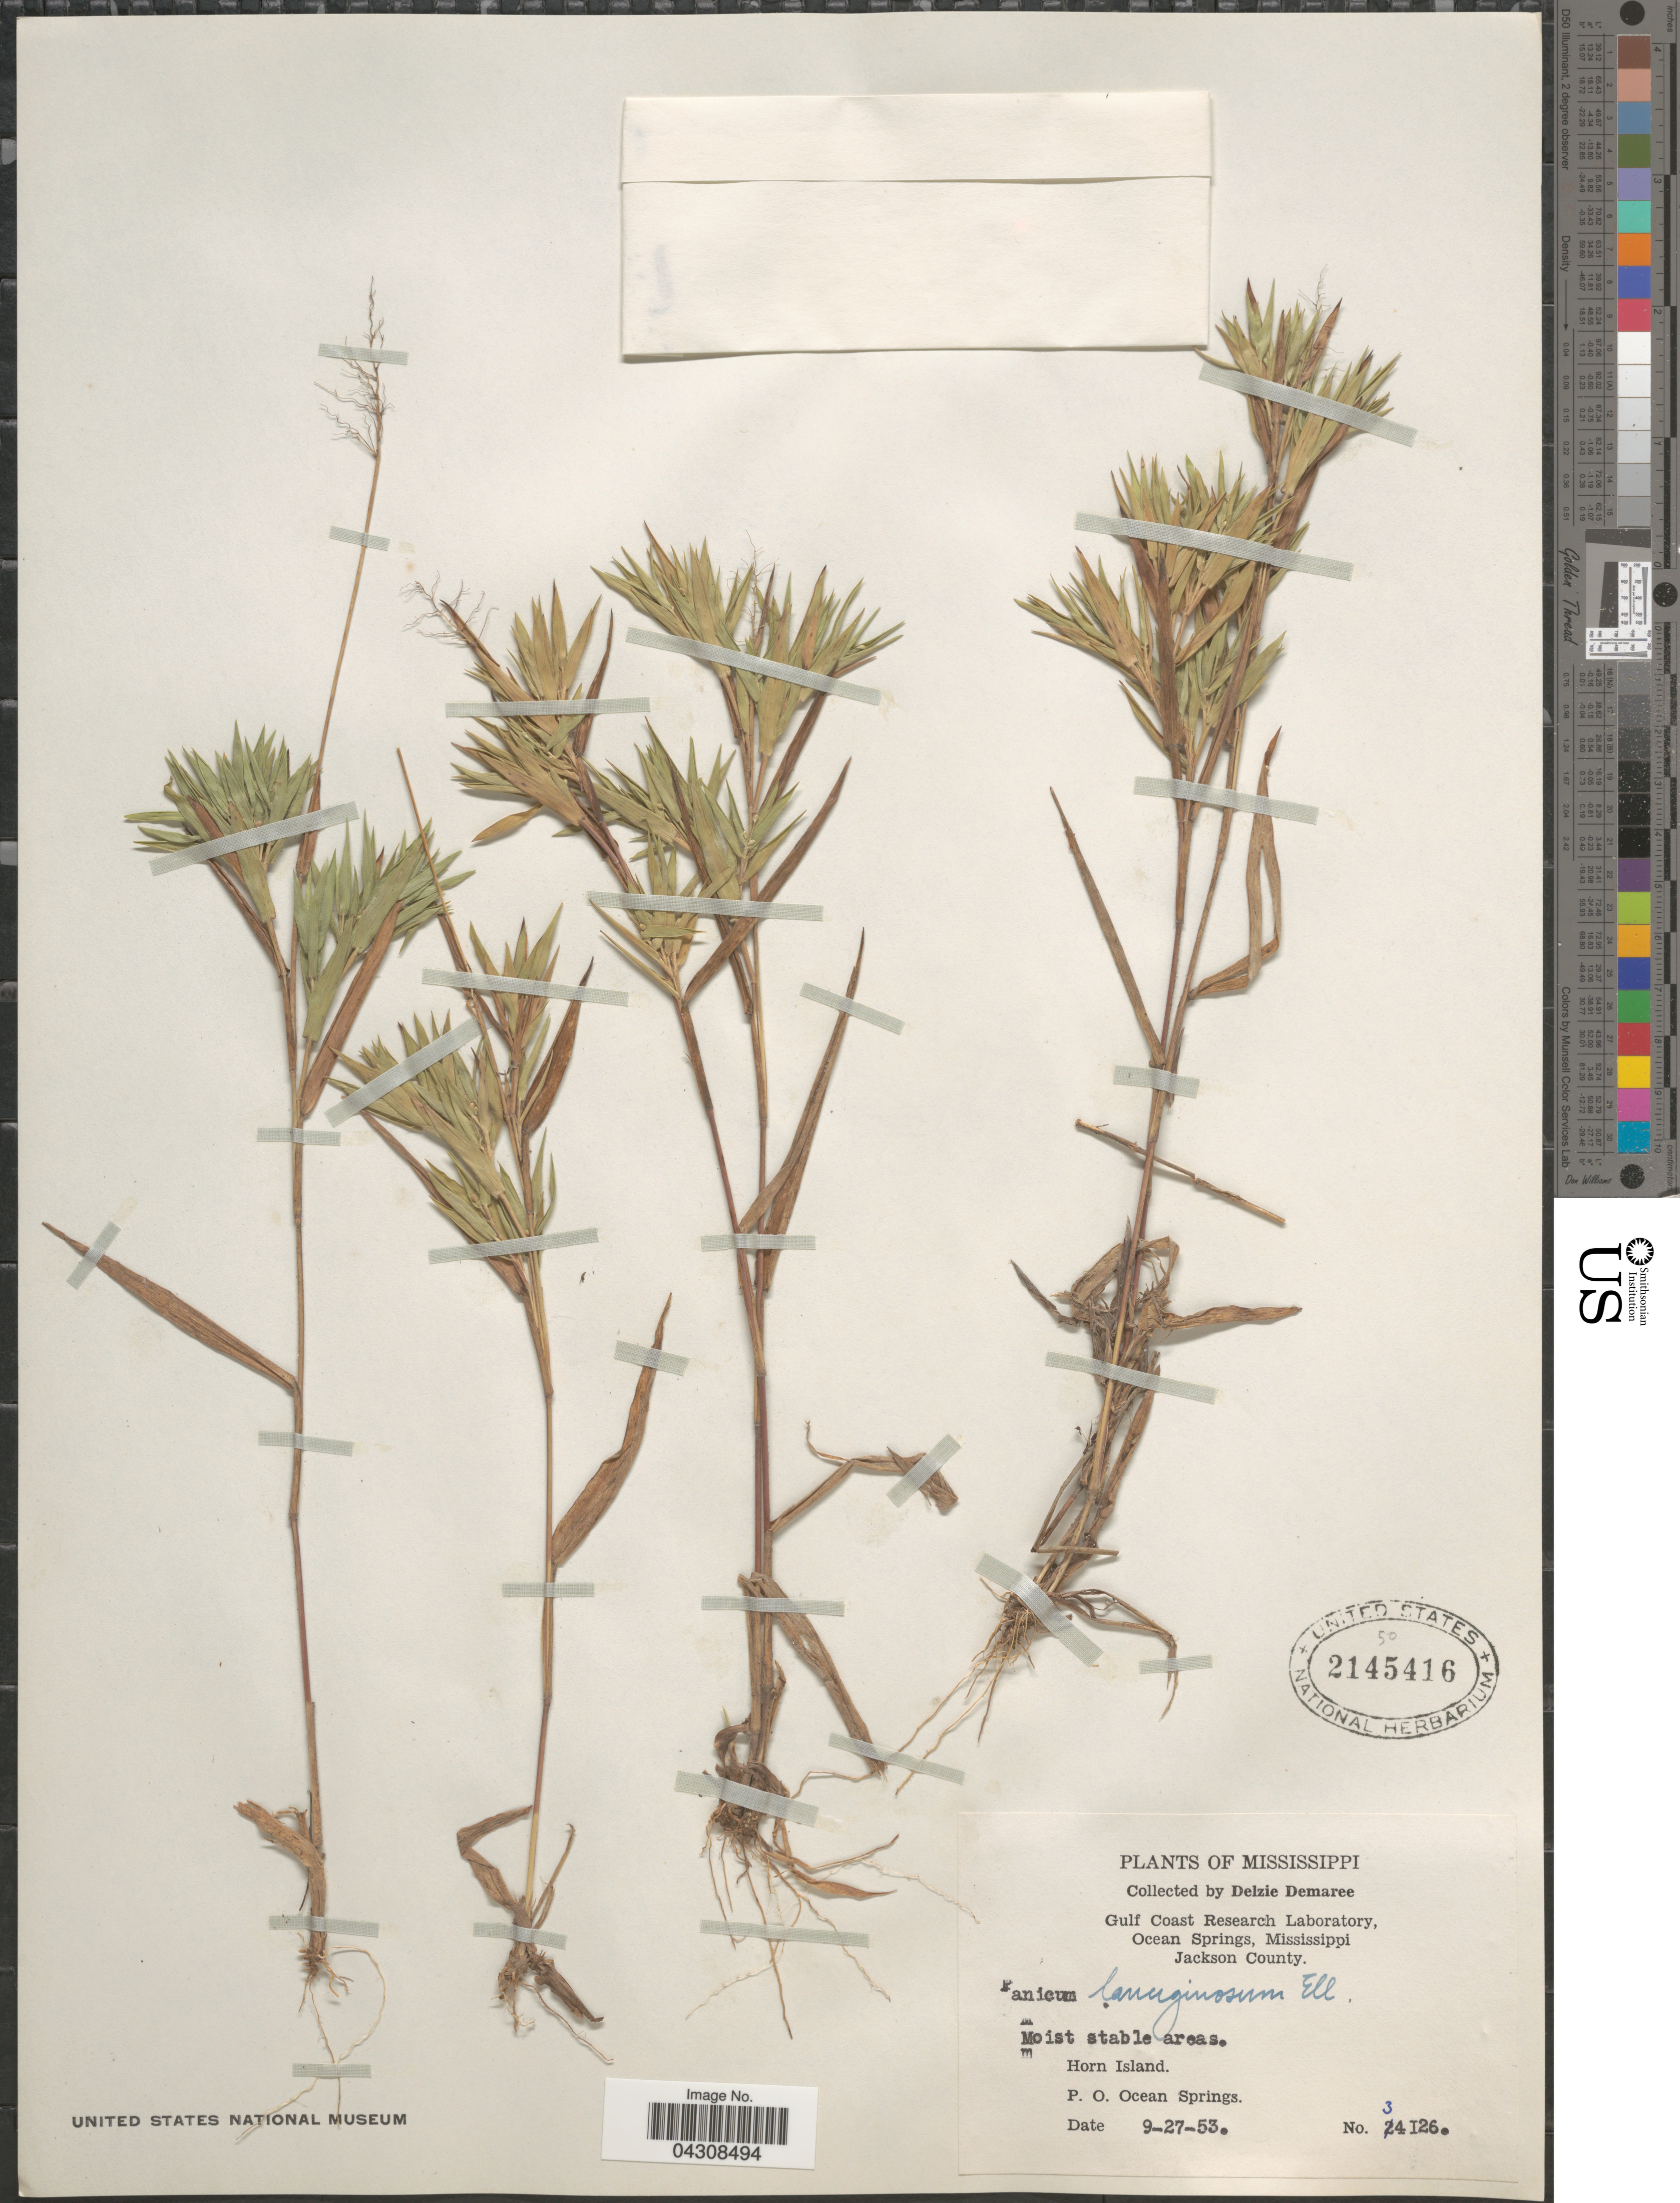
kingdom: Plantae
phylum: Tracheophyta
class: Liliopsida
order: Poales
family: Poaceae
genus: Dichanthelium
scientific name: Dichanthelium acuminatum var. acuminatum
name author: (Sw.) Gould & C.A. Clark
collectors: D. Demaree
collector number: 34126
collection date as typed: Transcribed d/m/y: 27/9/53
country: United States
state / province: Mississippi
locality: Gulf Coast Research Laboratory, Ocean Springs, Jackson County. Horn Island. P.O. Ocean Springs.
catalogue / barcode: US 2145416